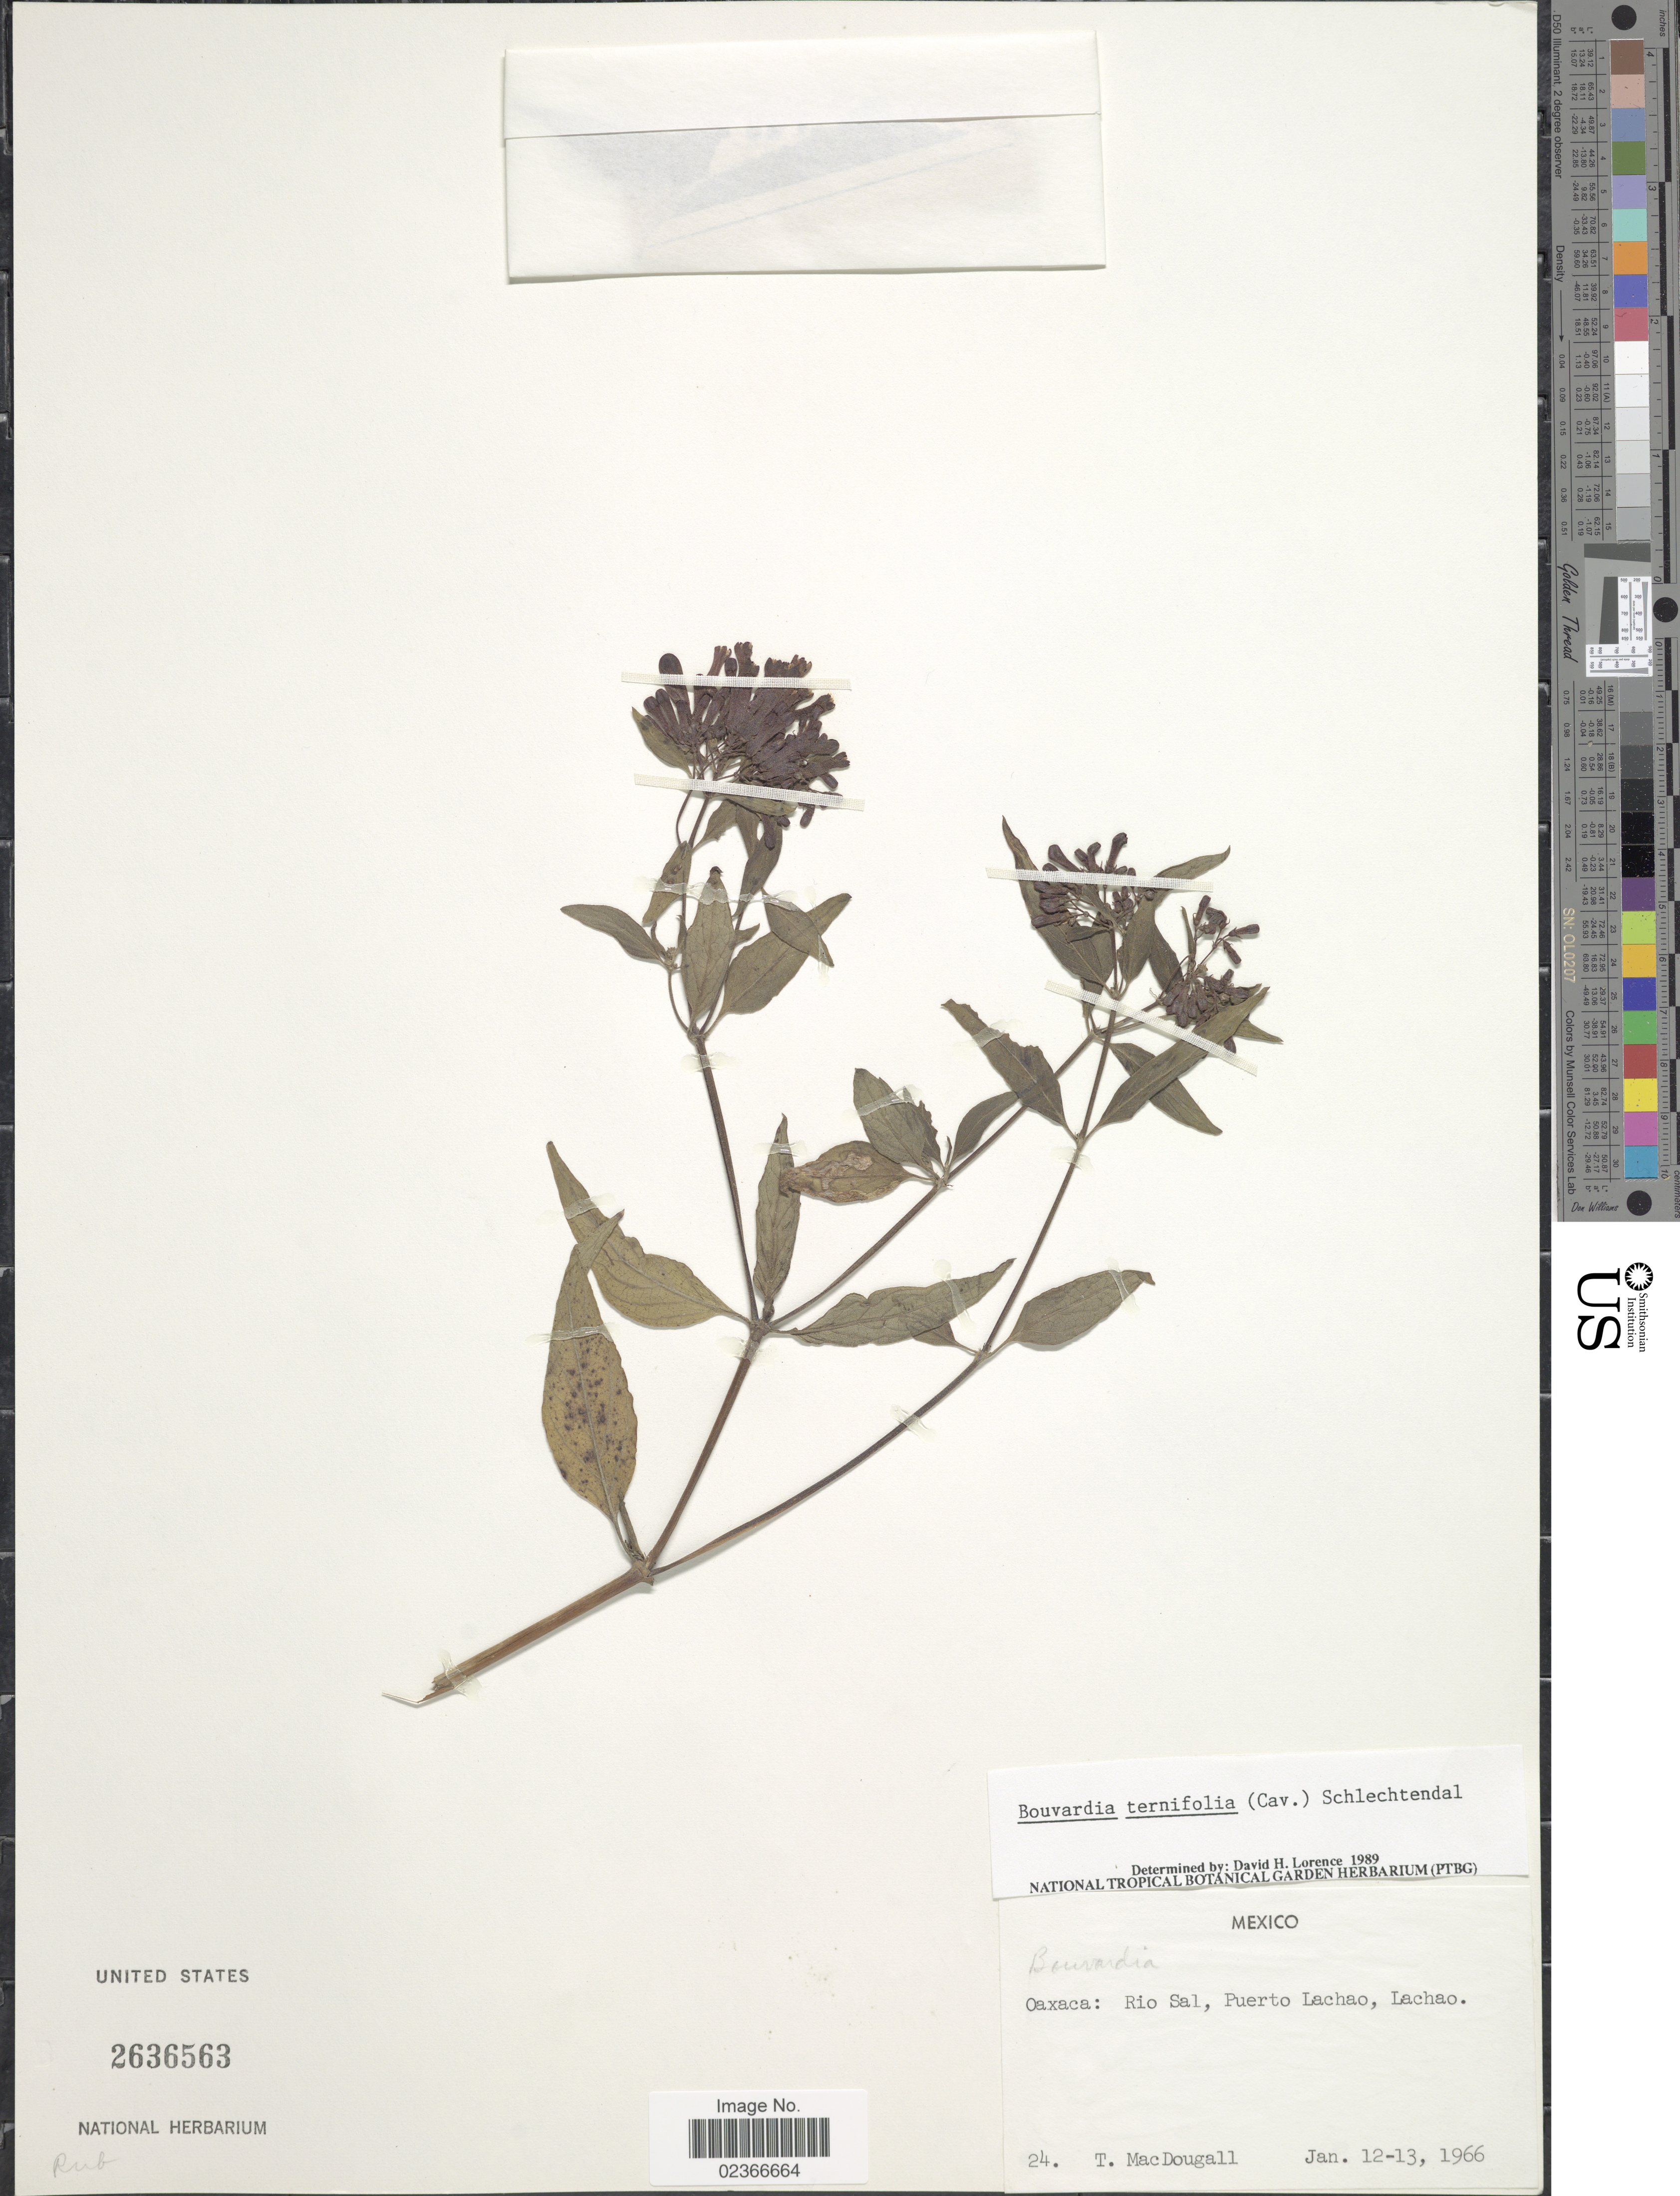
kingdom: Plantae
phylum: Tracheophyta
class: Magnoliopsida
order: Gentianales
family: Rubiaceae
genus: Bouvardia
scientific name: Bouvardia ternifolia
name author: (Cav.) Schltdl.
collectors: T. B. MacDougall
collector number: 24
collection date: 1966-01-12/1966-01-13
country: Mexico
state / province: Oaxaca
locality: Rio Sal, Puerto Lachao, Lachao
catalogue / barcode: US 2636563